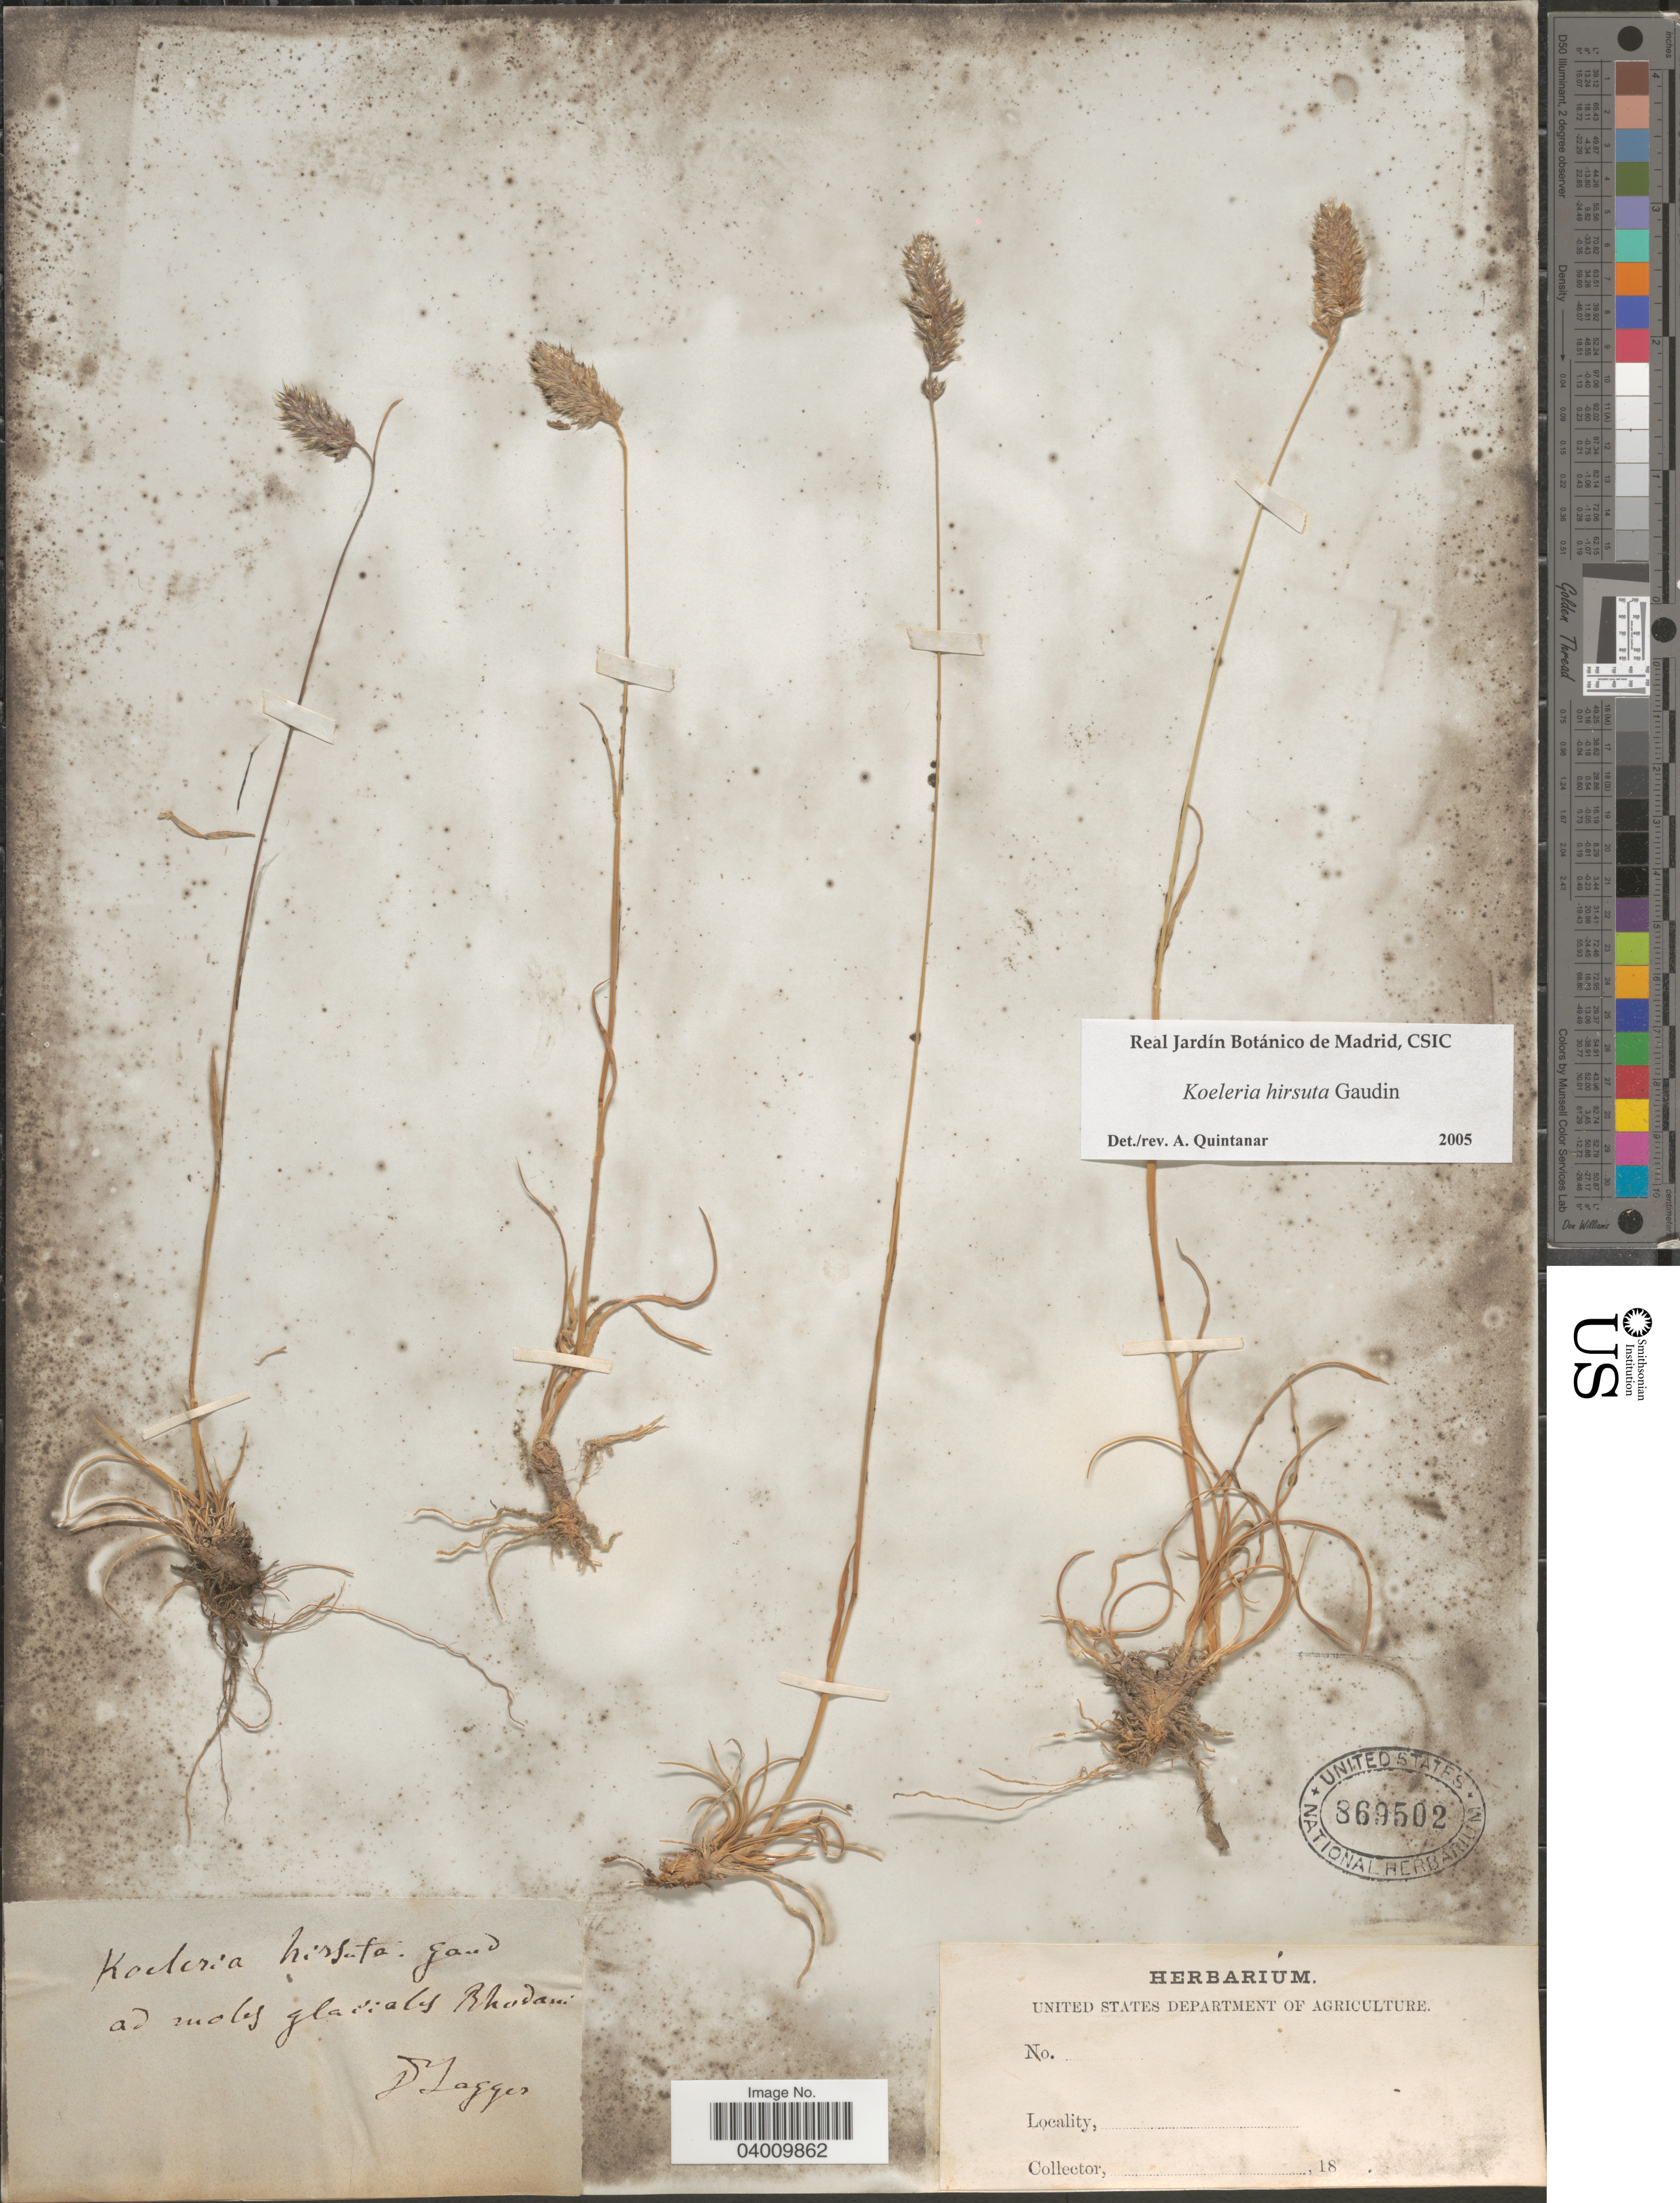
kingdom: Plantae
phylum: Tracheophyta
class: Liliopsida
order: Poales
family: Poaceae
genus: Koeleria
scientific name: Koeleria hirsuta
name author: Gaudin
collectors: F. J. Lagger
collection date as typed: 18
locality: Ad moles glacialis Rhodani.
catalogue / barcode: US 869502